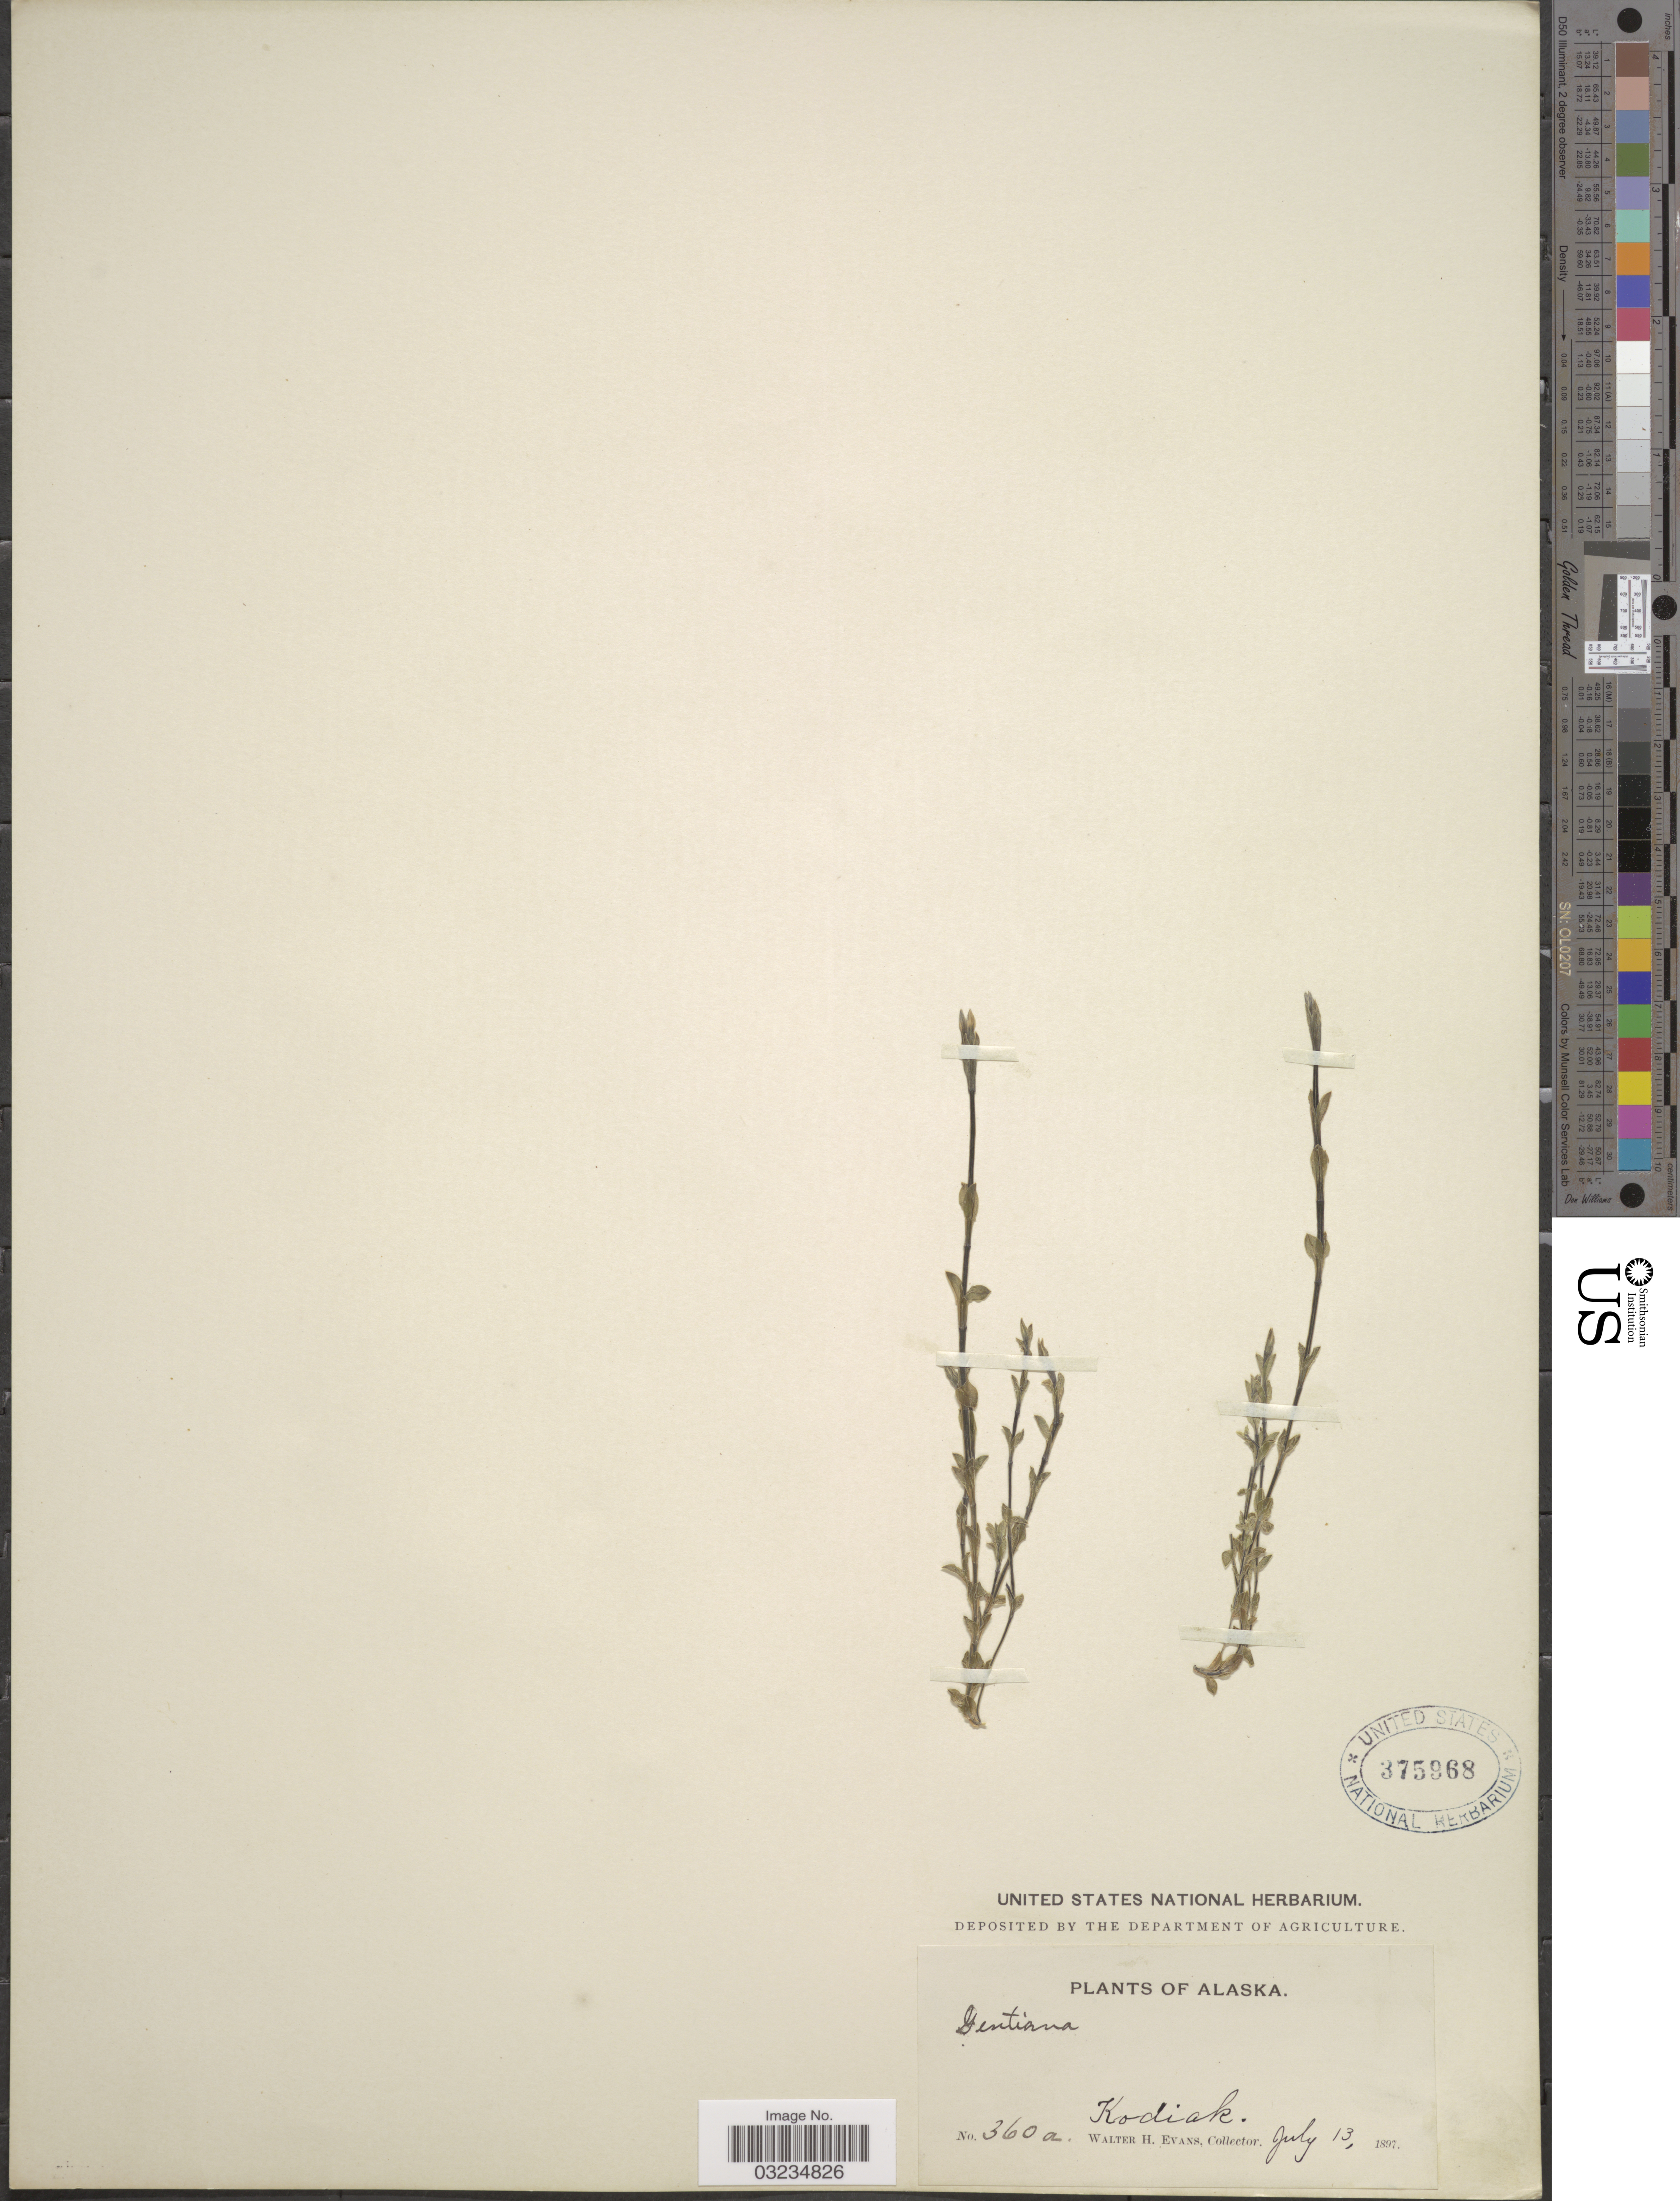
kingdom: Plantae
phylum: Tracheophyta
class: Magnoliopsida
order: Gentianales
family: Gentianaceae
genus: Gentiana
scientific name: Gentiana prostrata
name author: Haenke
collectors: W. H. Evans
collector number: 360a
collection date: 1897-07-13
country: United States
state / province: Alaska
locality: Kodiak.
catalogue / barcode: US 375968